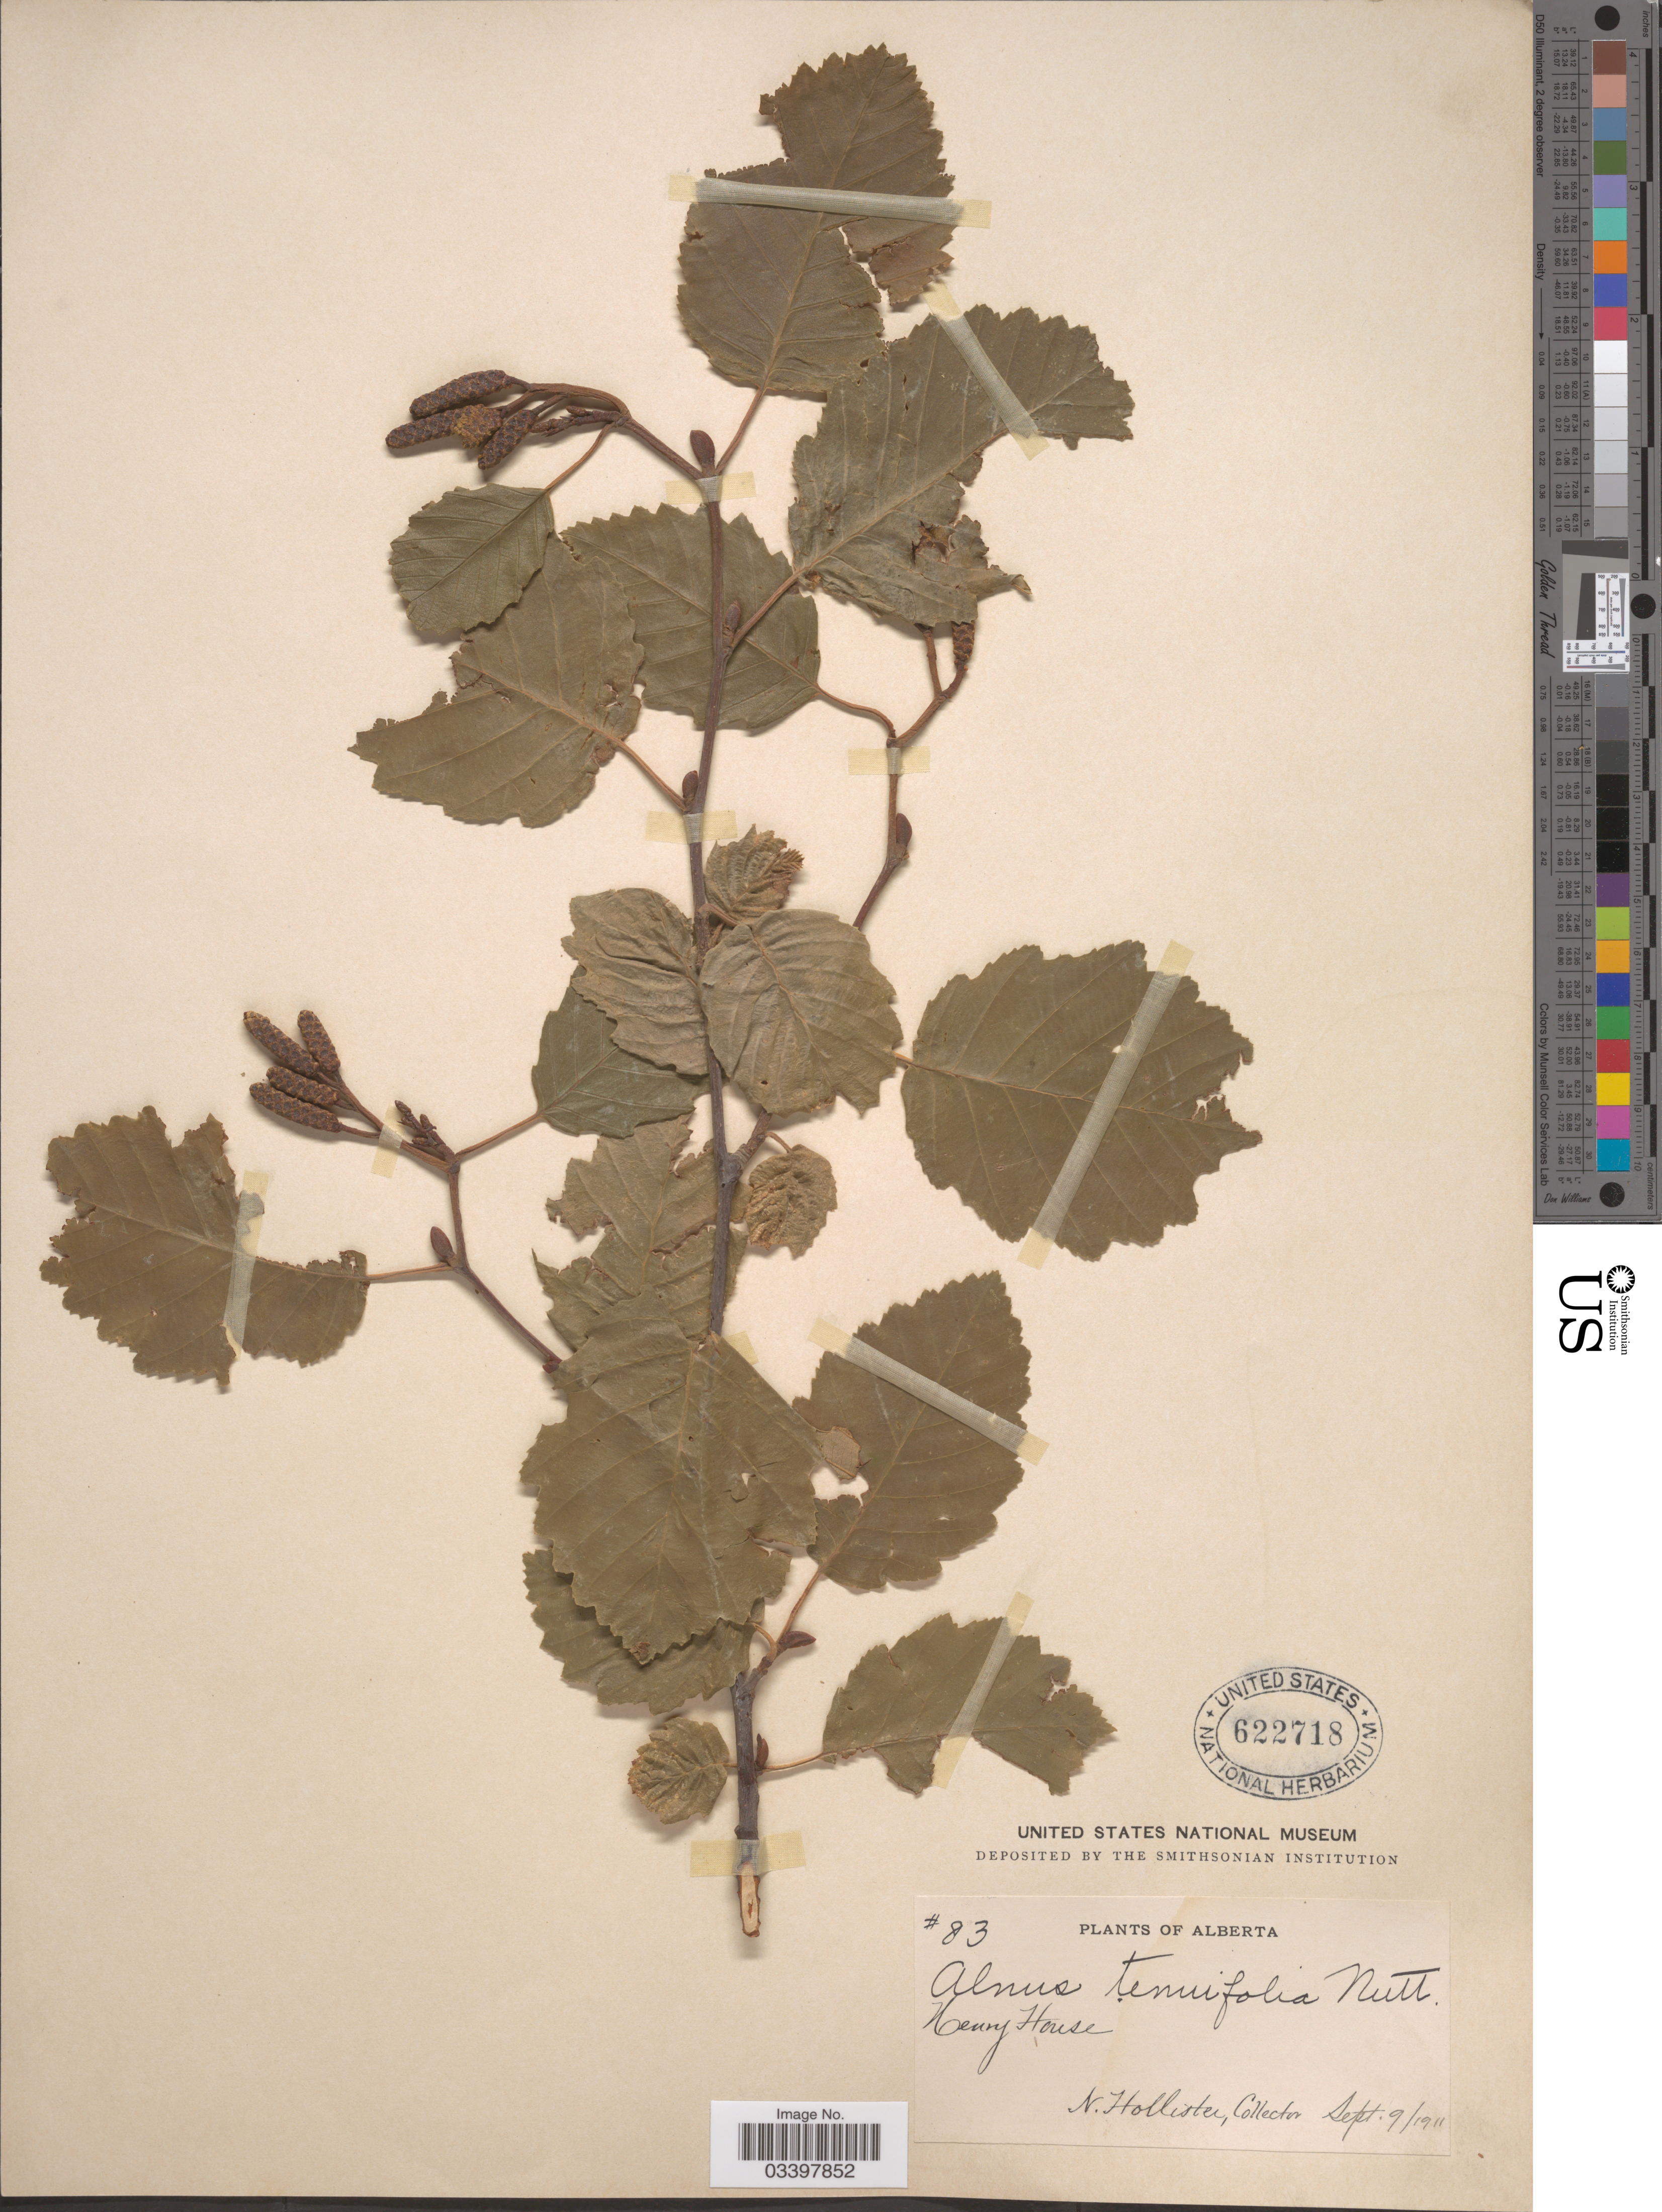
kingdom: Plantae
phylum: Tracheophyta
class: Magnoliopsida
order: Fagales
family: Betulaceae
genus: Alnus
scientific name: Alnus incana subsp. tenuifolia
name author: (Nutt.) Breitung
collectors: N. Hollister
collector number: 83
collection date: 1911-09-09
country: Canada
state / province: Alberta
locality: Henny House.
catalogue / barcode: US 622718